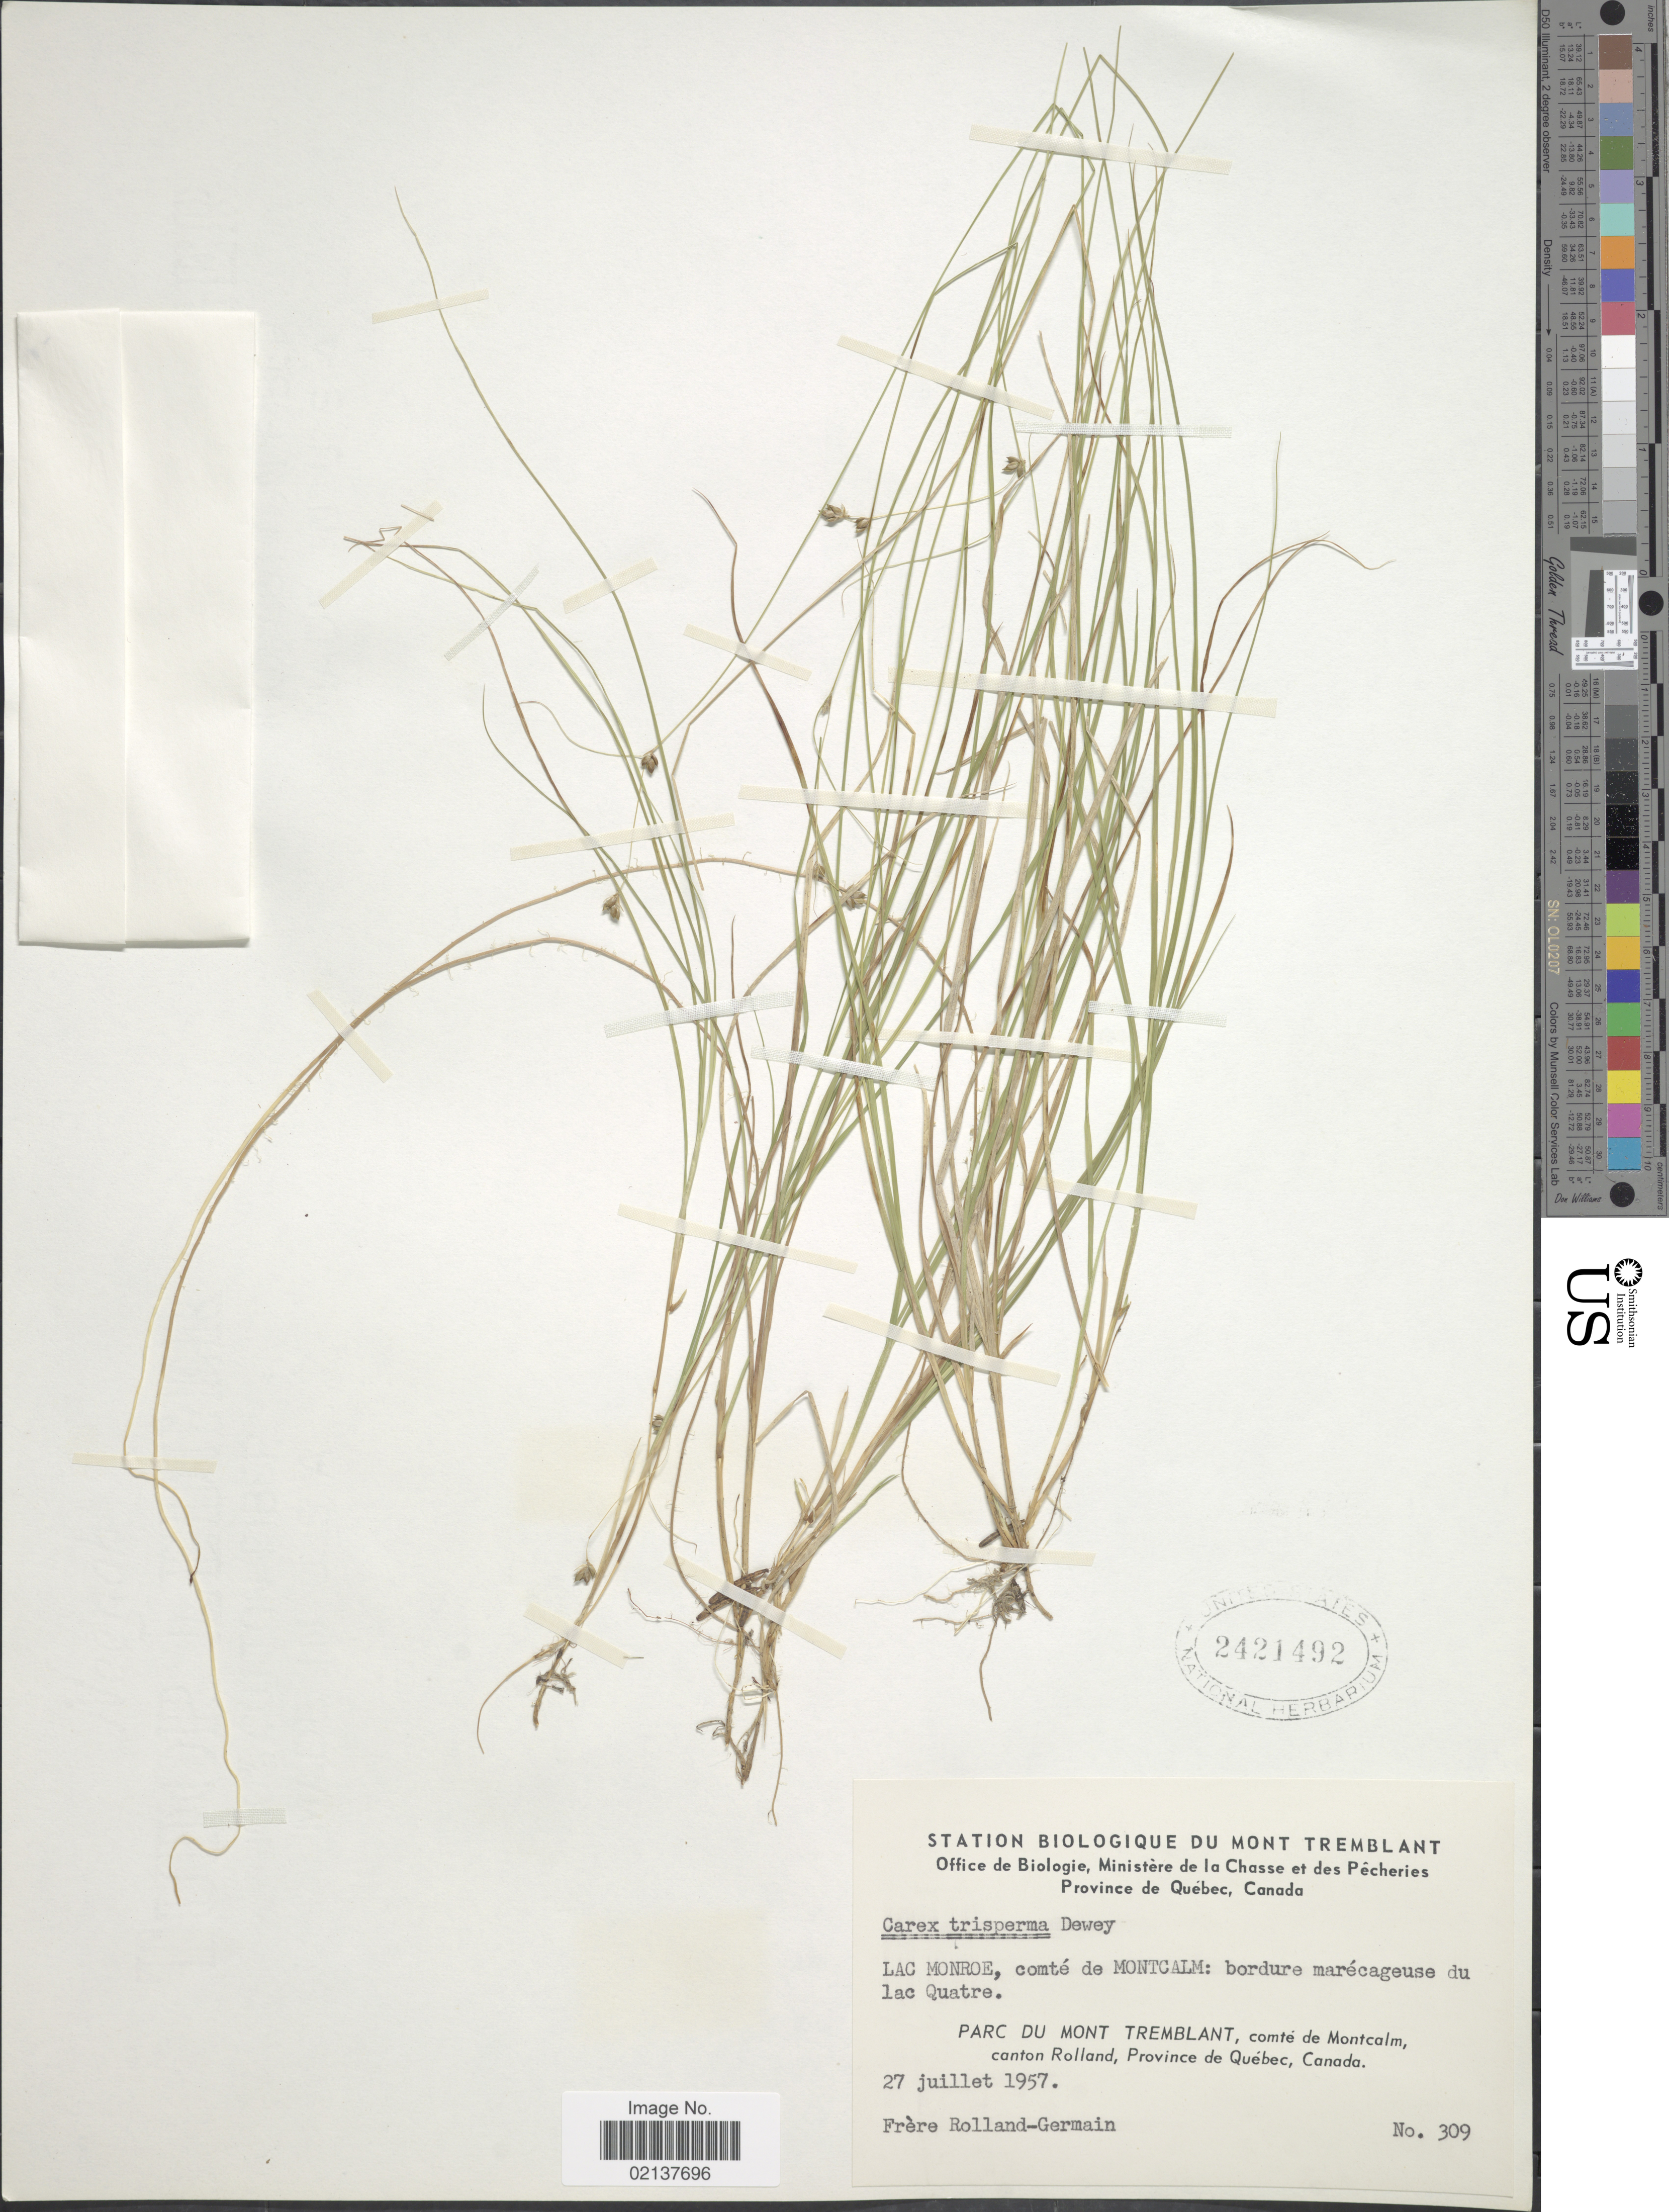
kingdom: Plantae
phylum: Tracheophyta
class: Liliopsida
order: Poales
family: Cyperaceae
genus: Carex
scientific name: Carex trisperma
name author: Dewey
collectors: Rolland-Germain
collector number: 309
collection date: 1957-07-27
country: Canada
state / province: Quebec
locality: Lac Monroe, comte de Montcalm, lac Quatre, Parc Du Mont Tremblant, comte de Montcalm, canton Rolland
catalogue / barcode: US 2421492